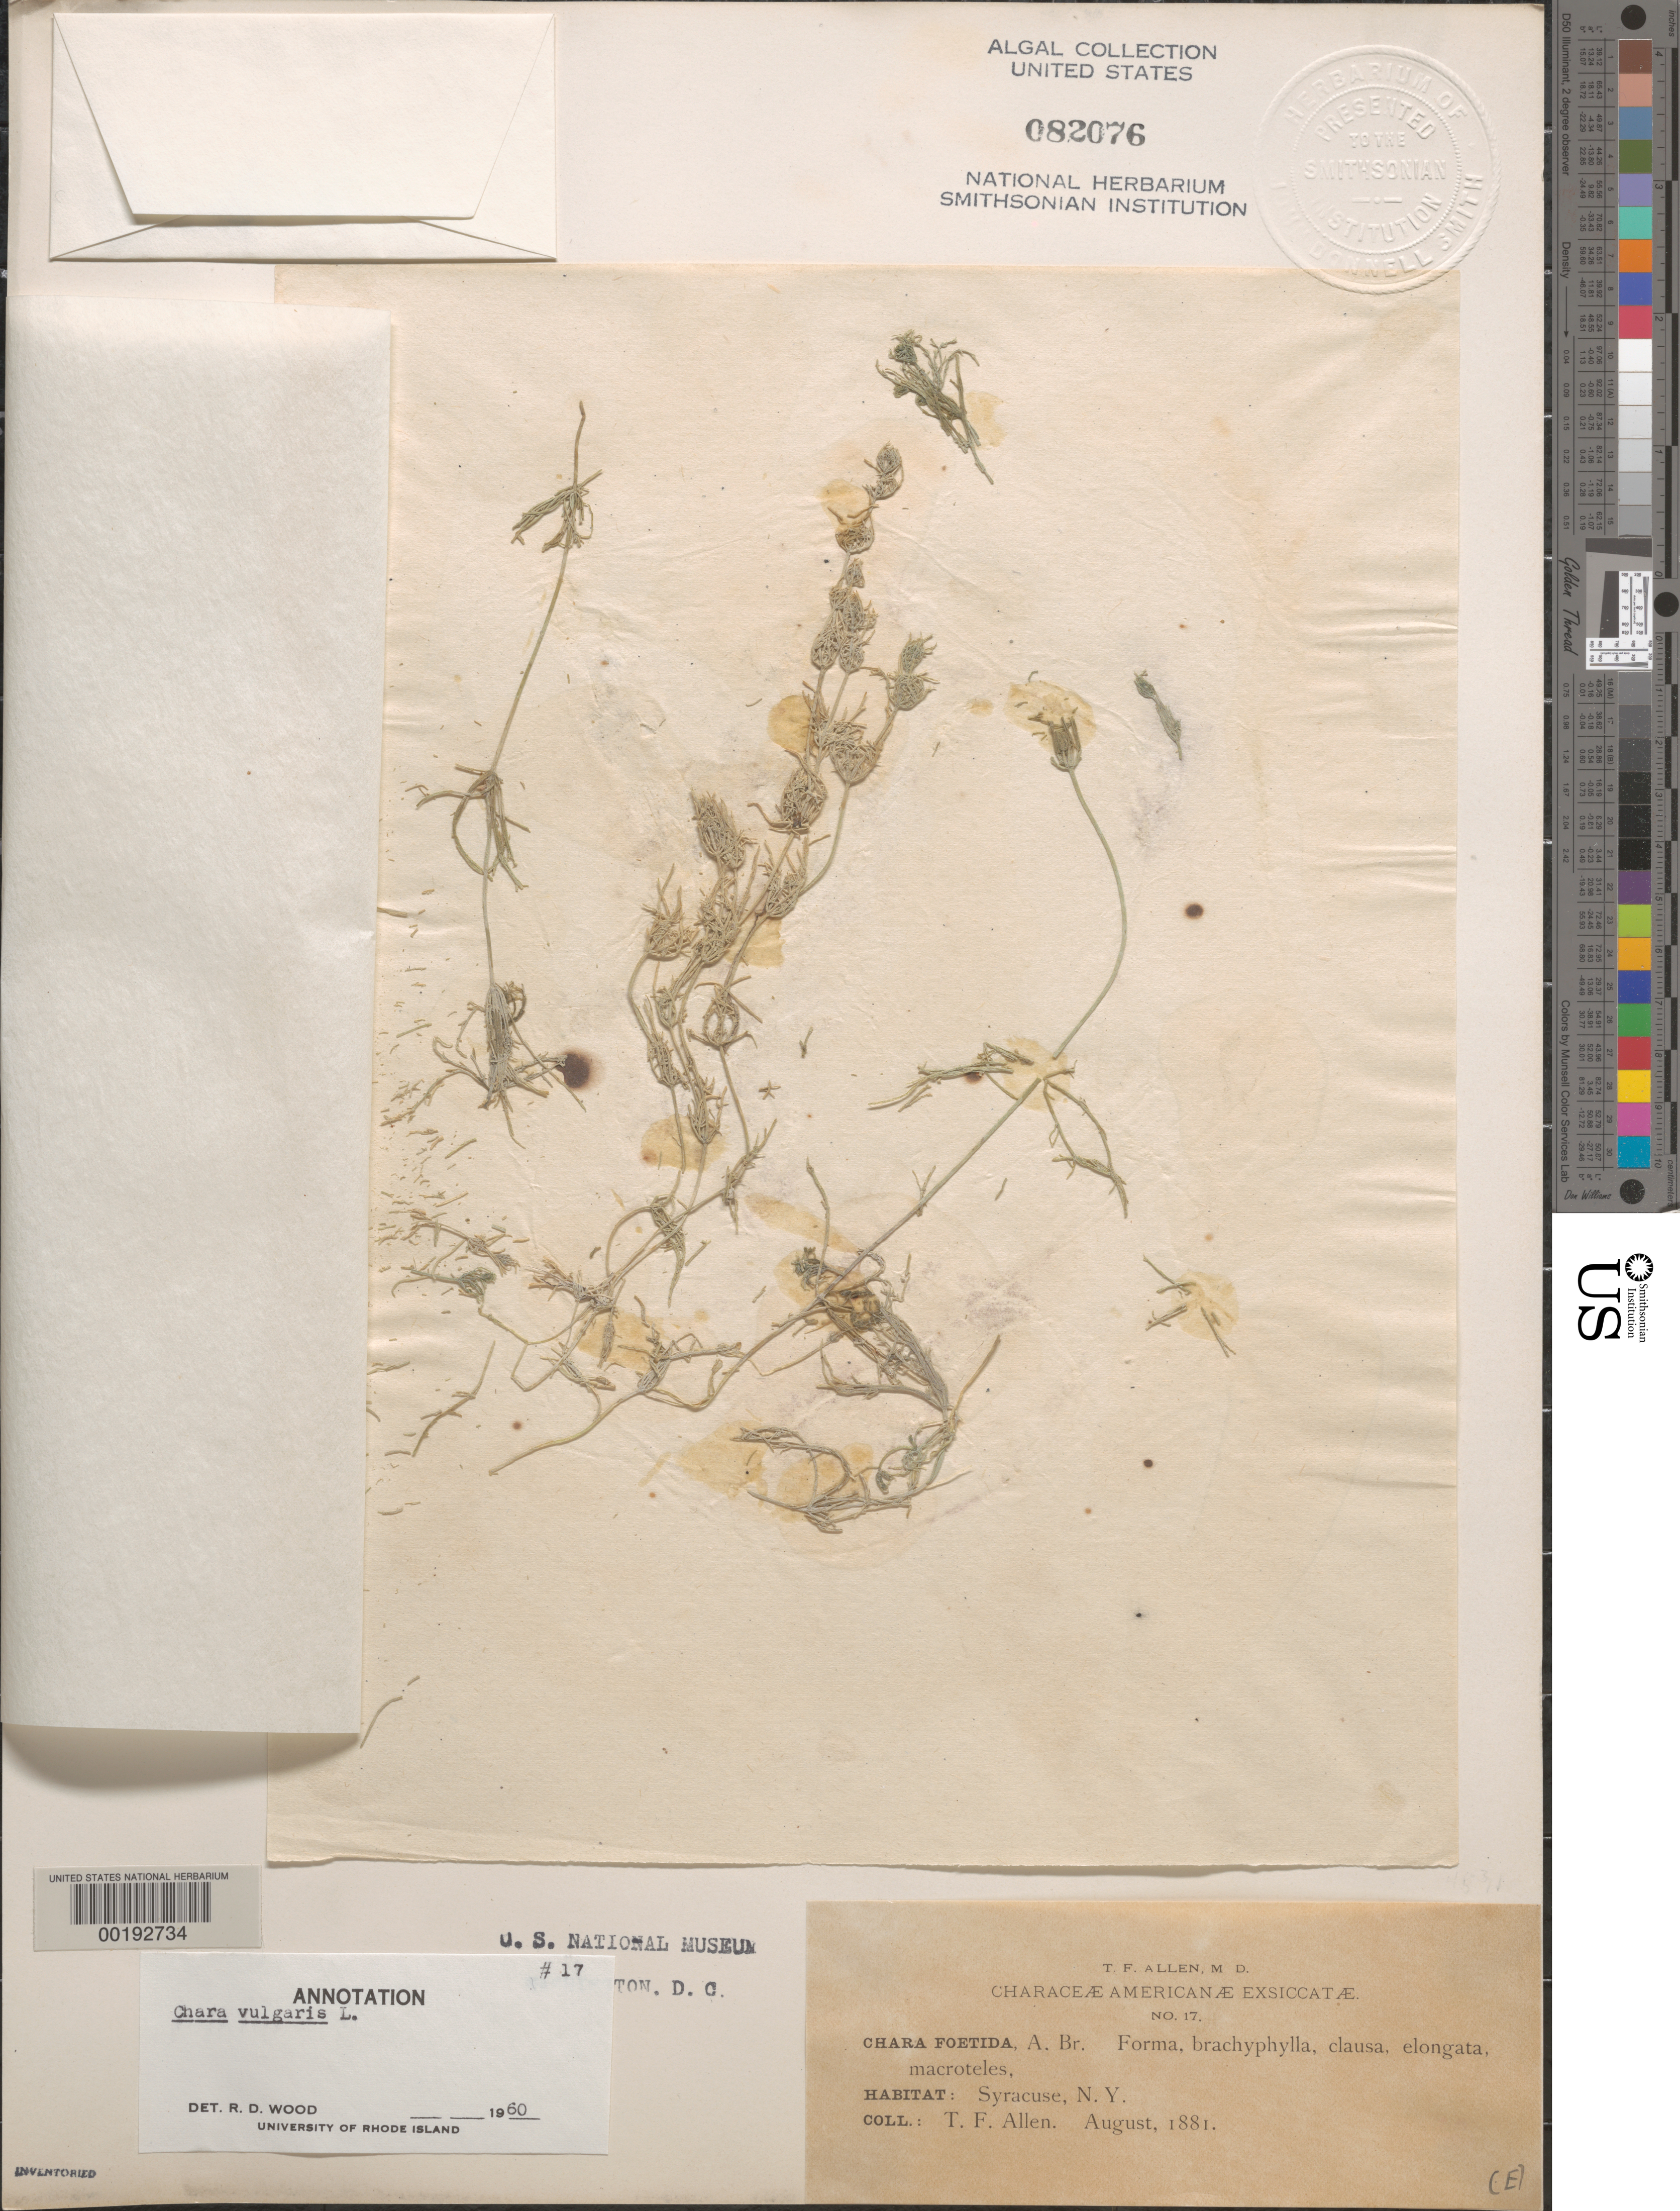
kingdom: Plantae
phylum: Charophyta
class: Charophyceae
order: Charales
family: Characeae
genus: Chara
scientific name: Chara vulgaris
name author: L.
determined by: Wood, R. D.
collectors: T. F. Allen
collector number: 17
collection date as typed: Aug 1881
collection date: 1881-08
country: United States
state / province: New York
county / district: Onondaga County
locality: Syracuse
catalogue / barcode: US 82076